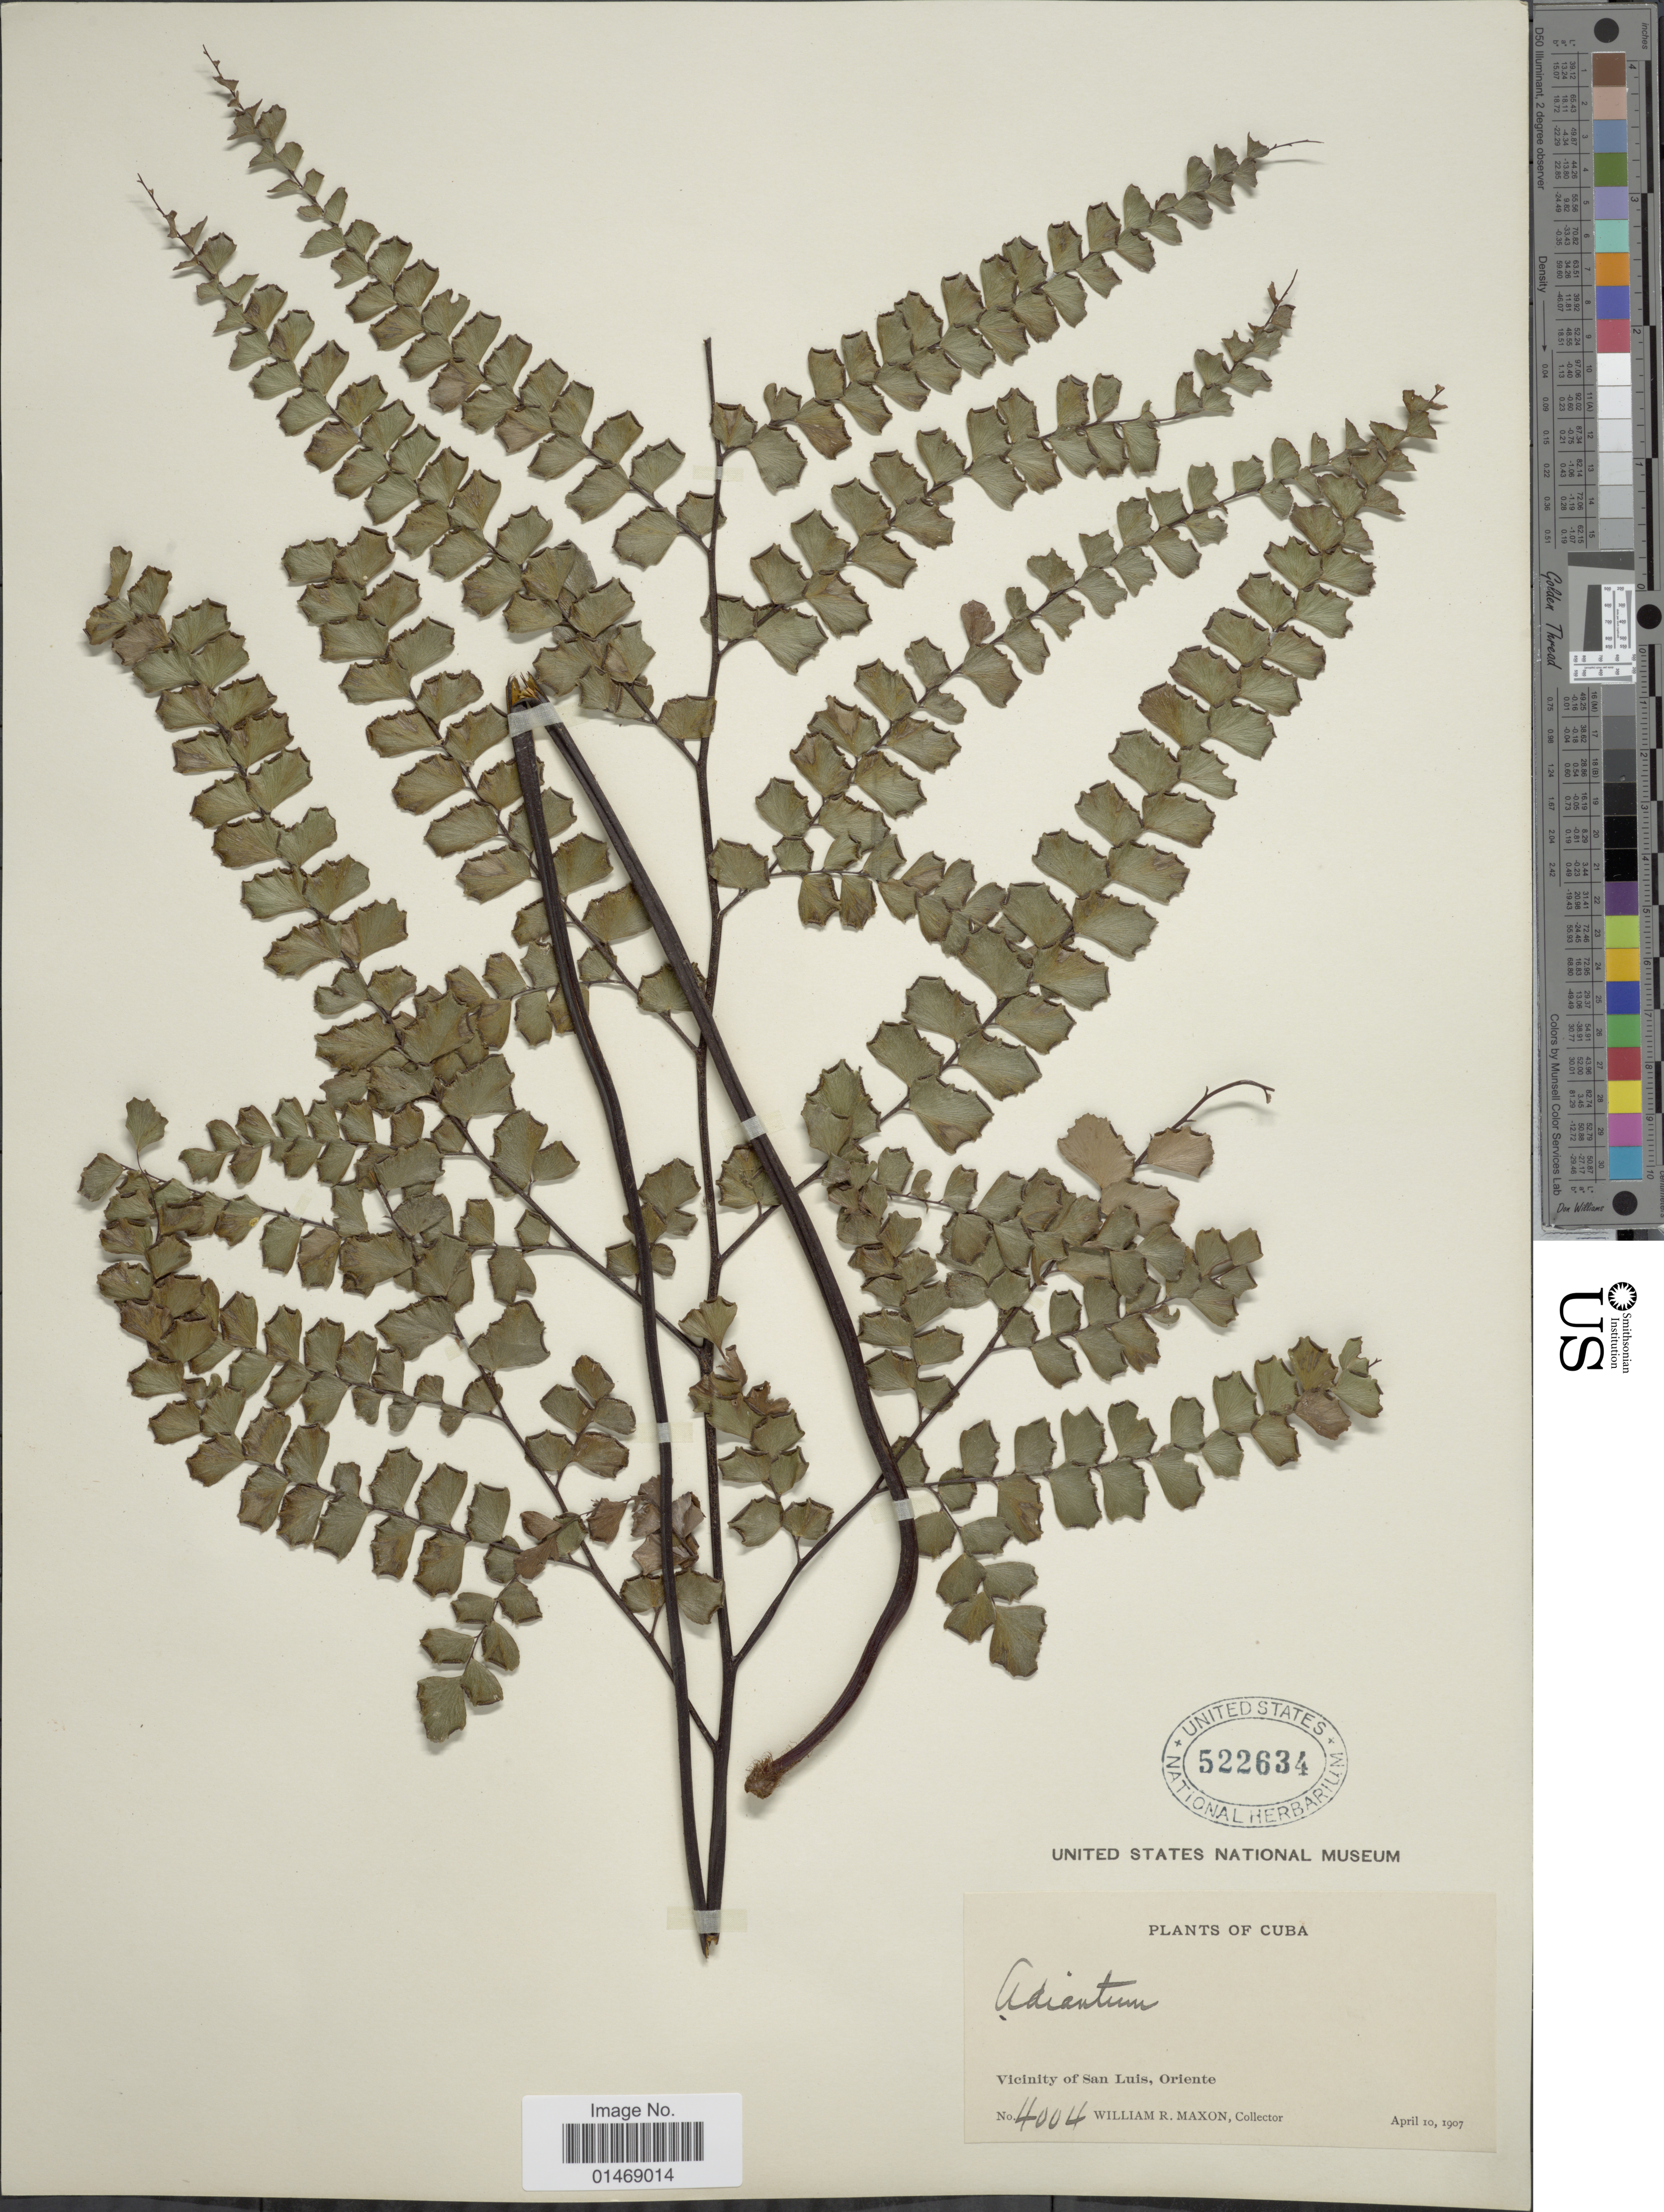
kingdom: Plantae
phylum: Tracheophyta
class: Polypodiopsida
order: Polypodiales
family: Pteridaceae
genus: Adiantum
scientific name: Adiantum melanoleucum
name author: Willd.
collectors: W. R. Maxon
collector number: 4004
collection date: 1907-04-10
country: Cuba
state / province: Oriente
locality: Vicinity of San Luis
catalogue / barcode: US 522634